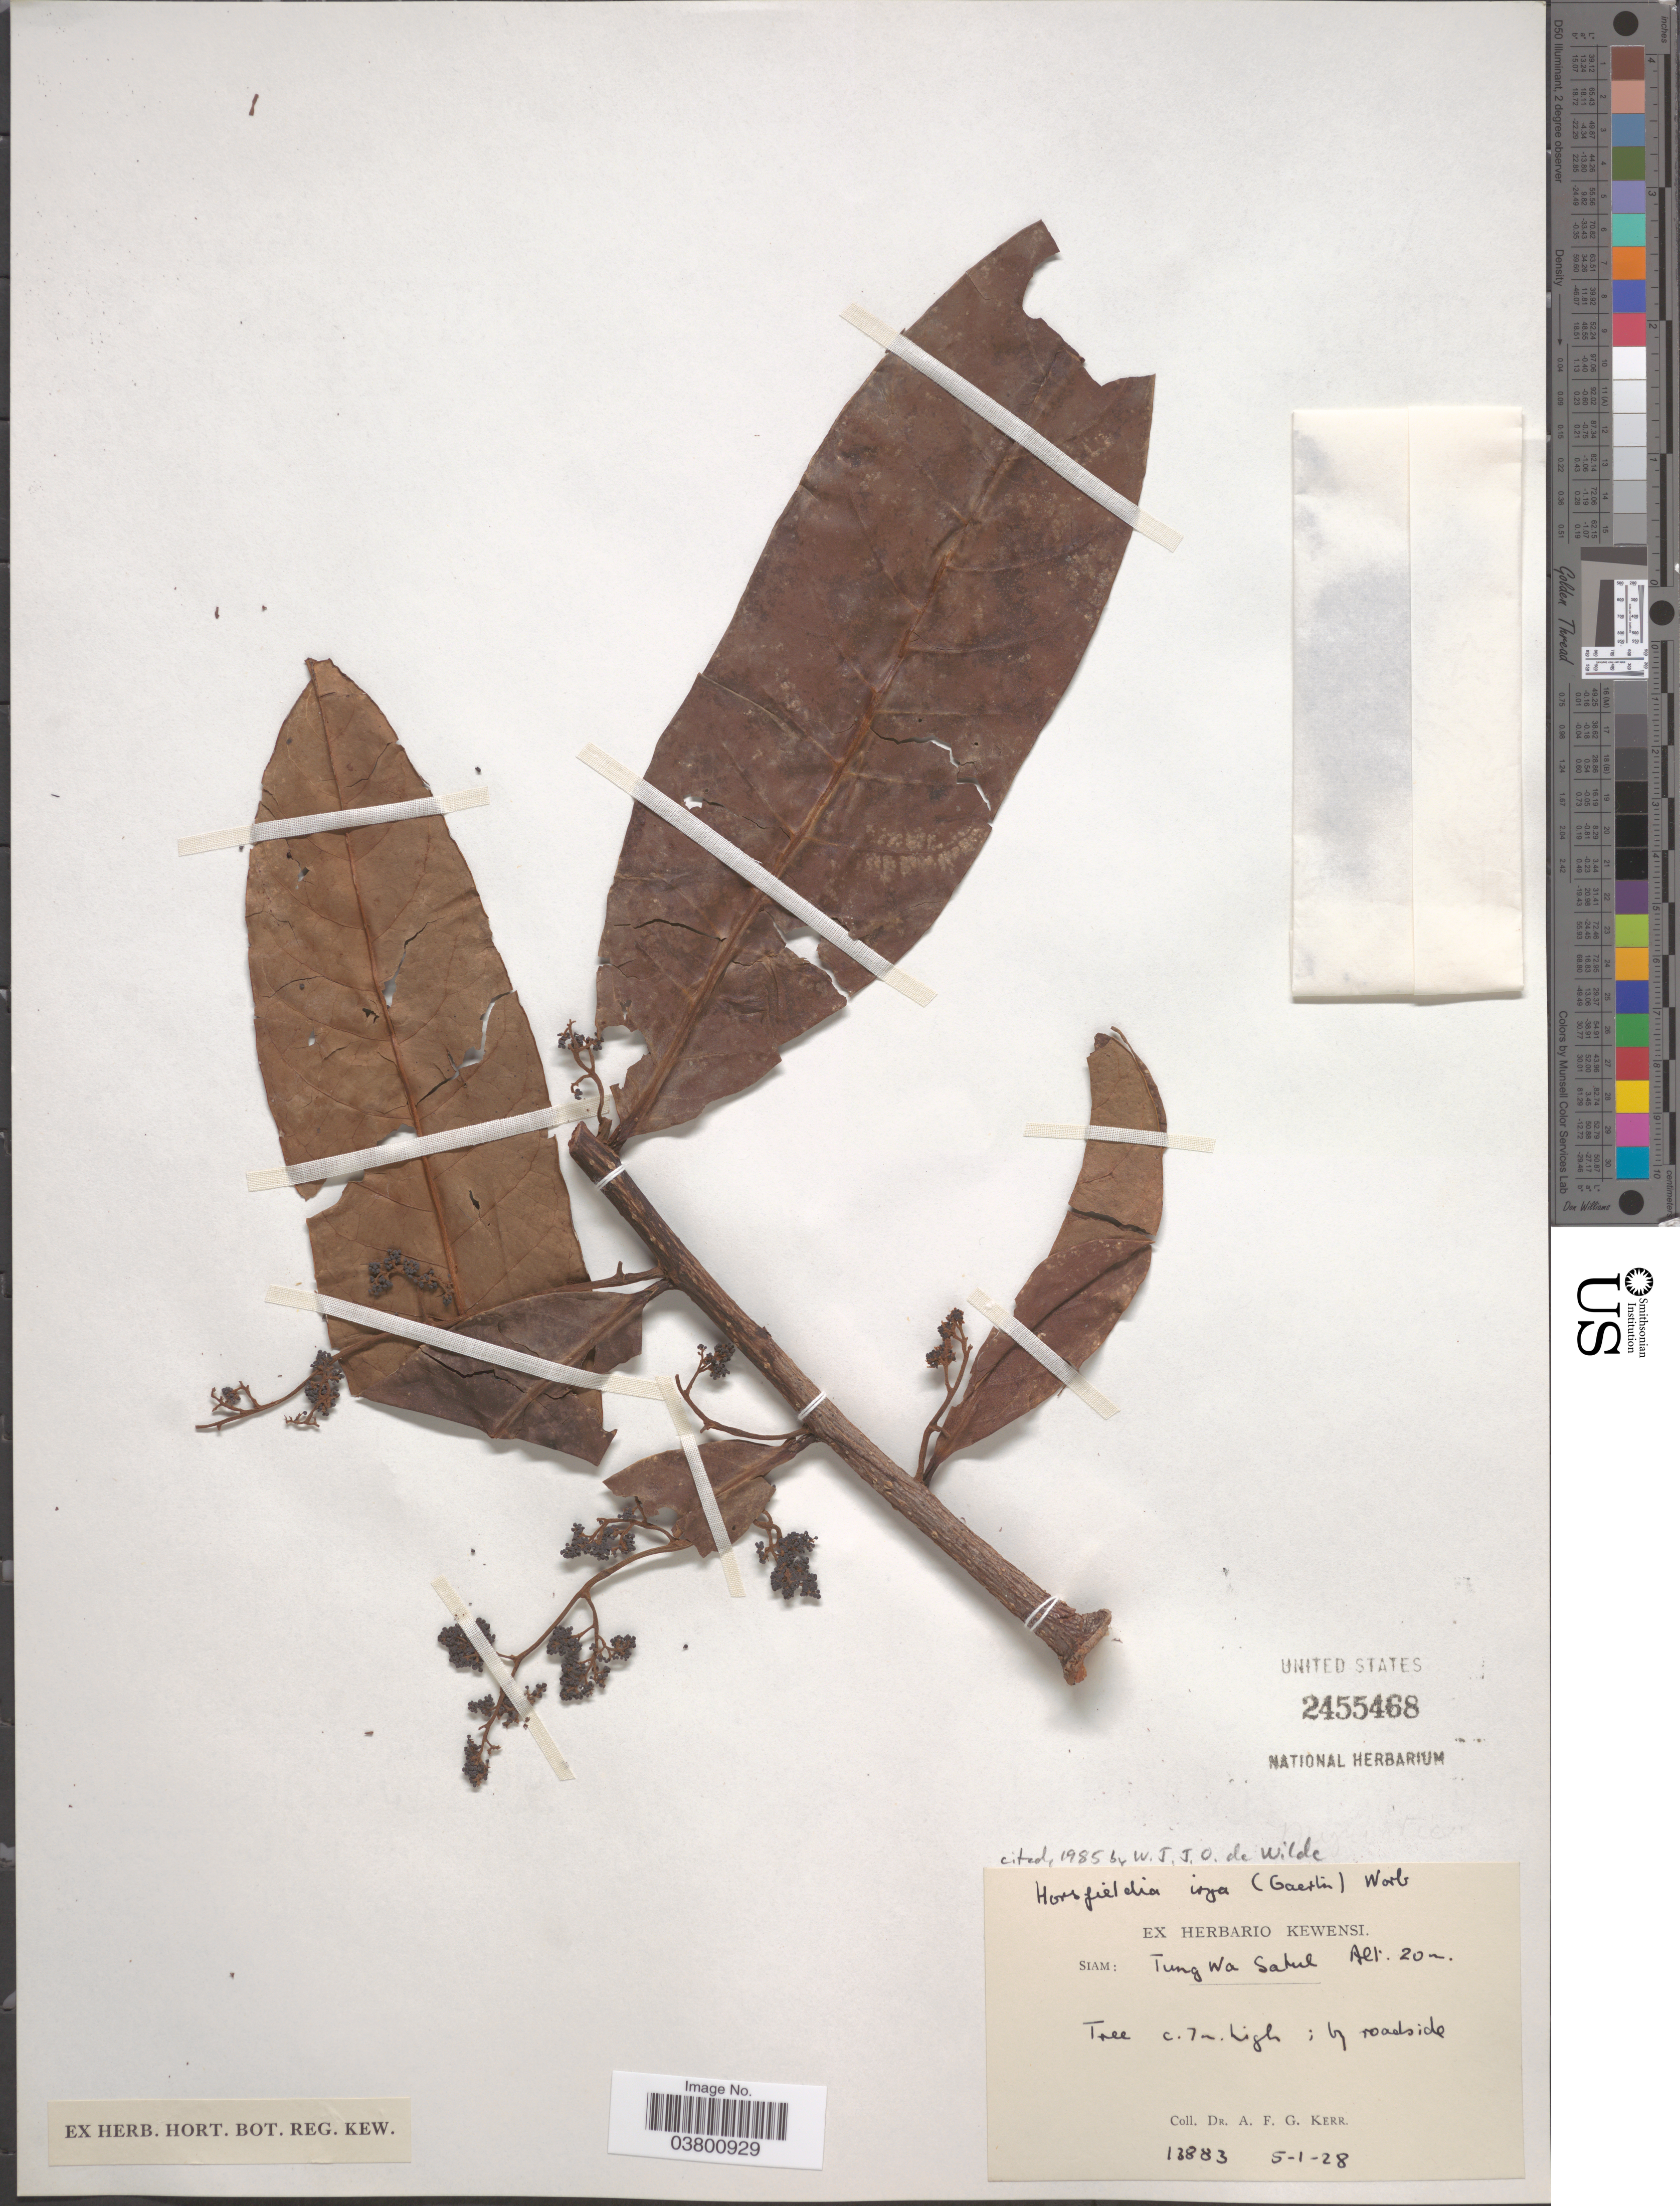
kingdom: Plantae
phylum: Tracheophyta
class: Magnoliopsida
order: Magnoliales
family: Myristicaceae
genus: Horsfieldia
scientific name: Horsfieldia irya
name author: (Gaertn.) Warb.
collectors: A. F. G. Kerr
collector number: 13883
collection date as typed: Transcribed d/m/y: 5/1/28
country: Thailand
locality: Siam: Tung Wa Satul.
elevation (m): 20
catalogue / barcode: US 2455468